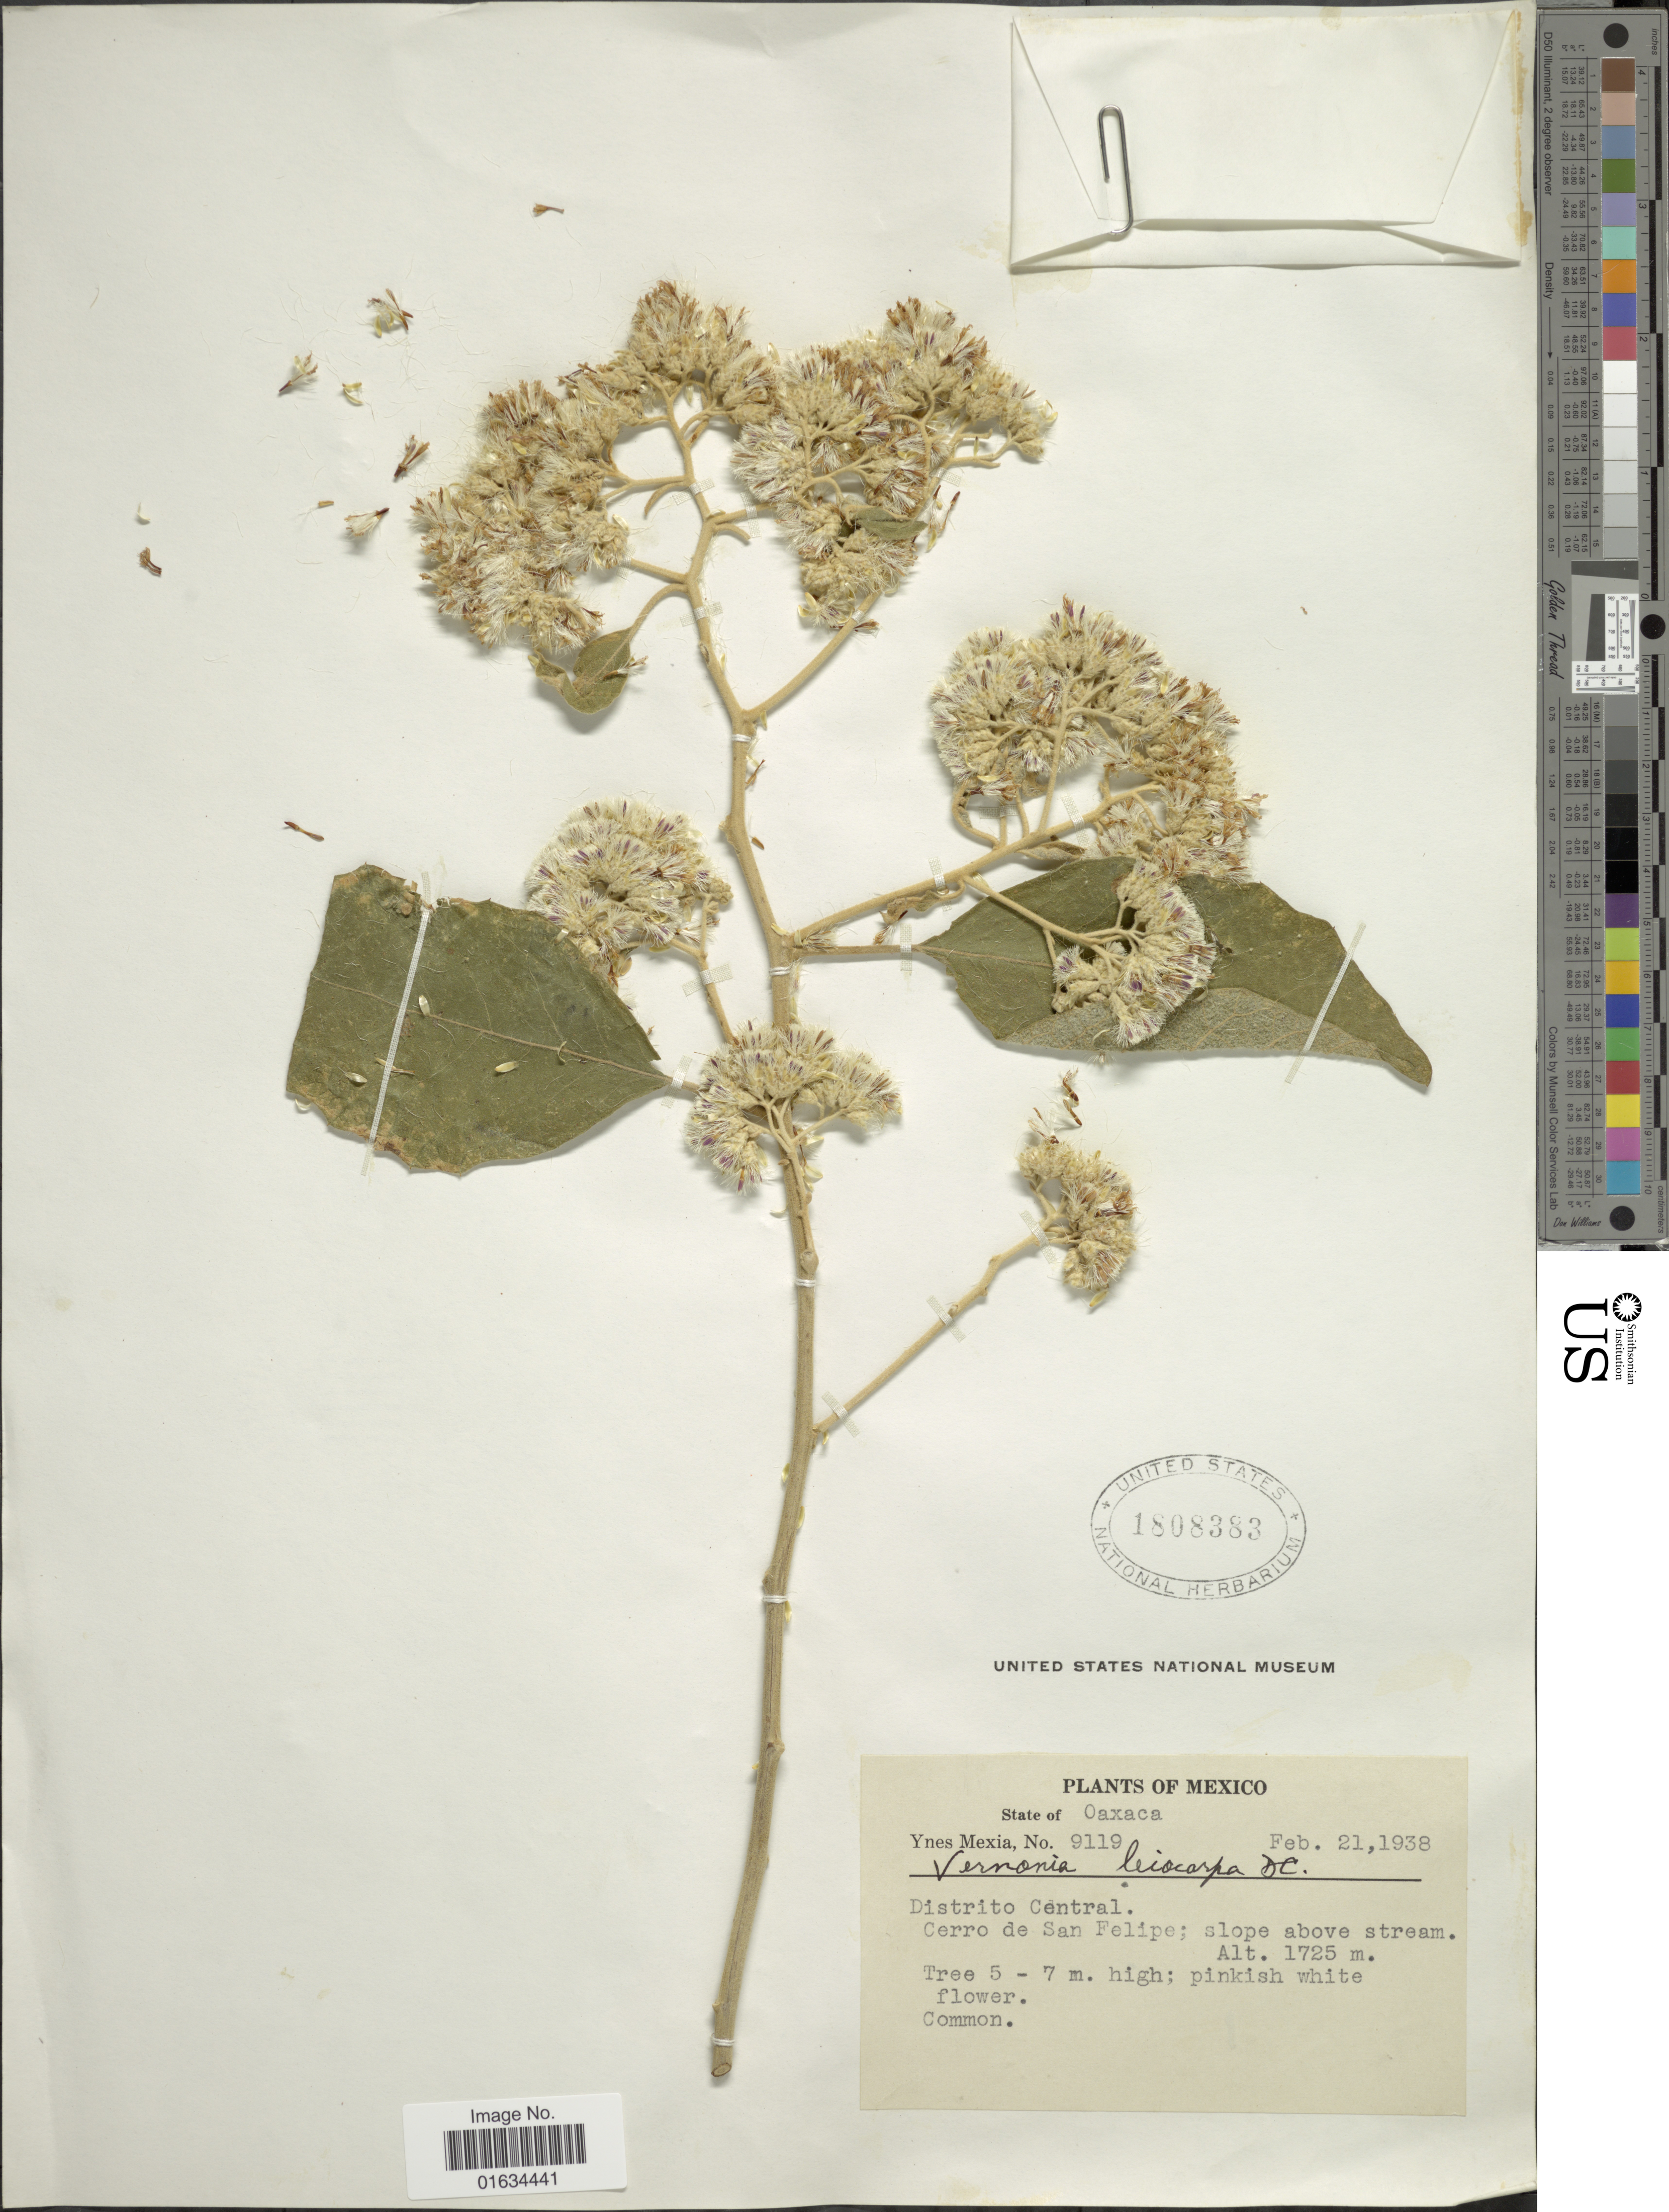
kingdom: Plantae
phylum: Tracheophyta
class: Magnoliopsida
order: Asterales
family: Asteraceae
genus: Eremosis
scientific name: Eremosis leiocarpa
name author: (DC.) Gleason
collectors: Y. Mexia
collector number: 9119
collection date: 1938-02-21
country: Mexico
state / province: Oaxaca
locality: Distrito Central, Cerro de San Felipe; slope above stream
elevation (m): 1725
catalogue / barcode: US 1808383